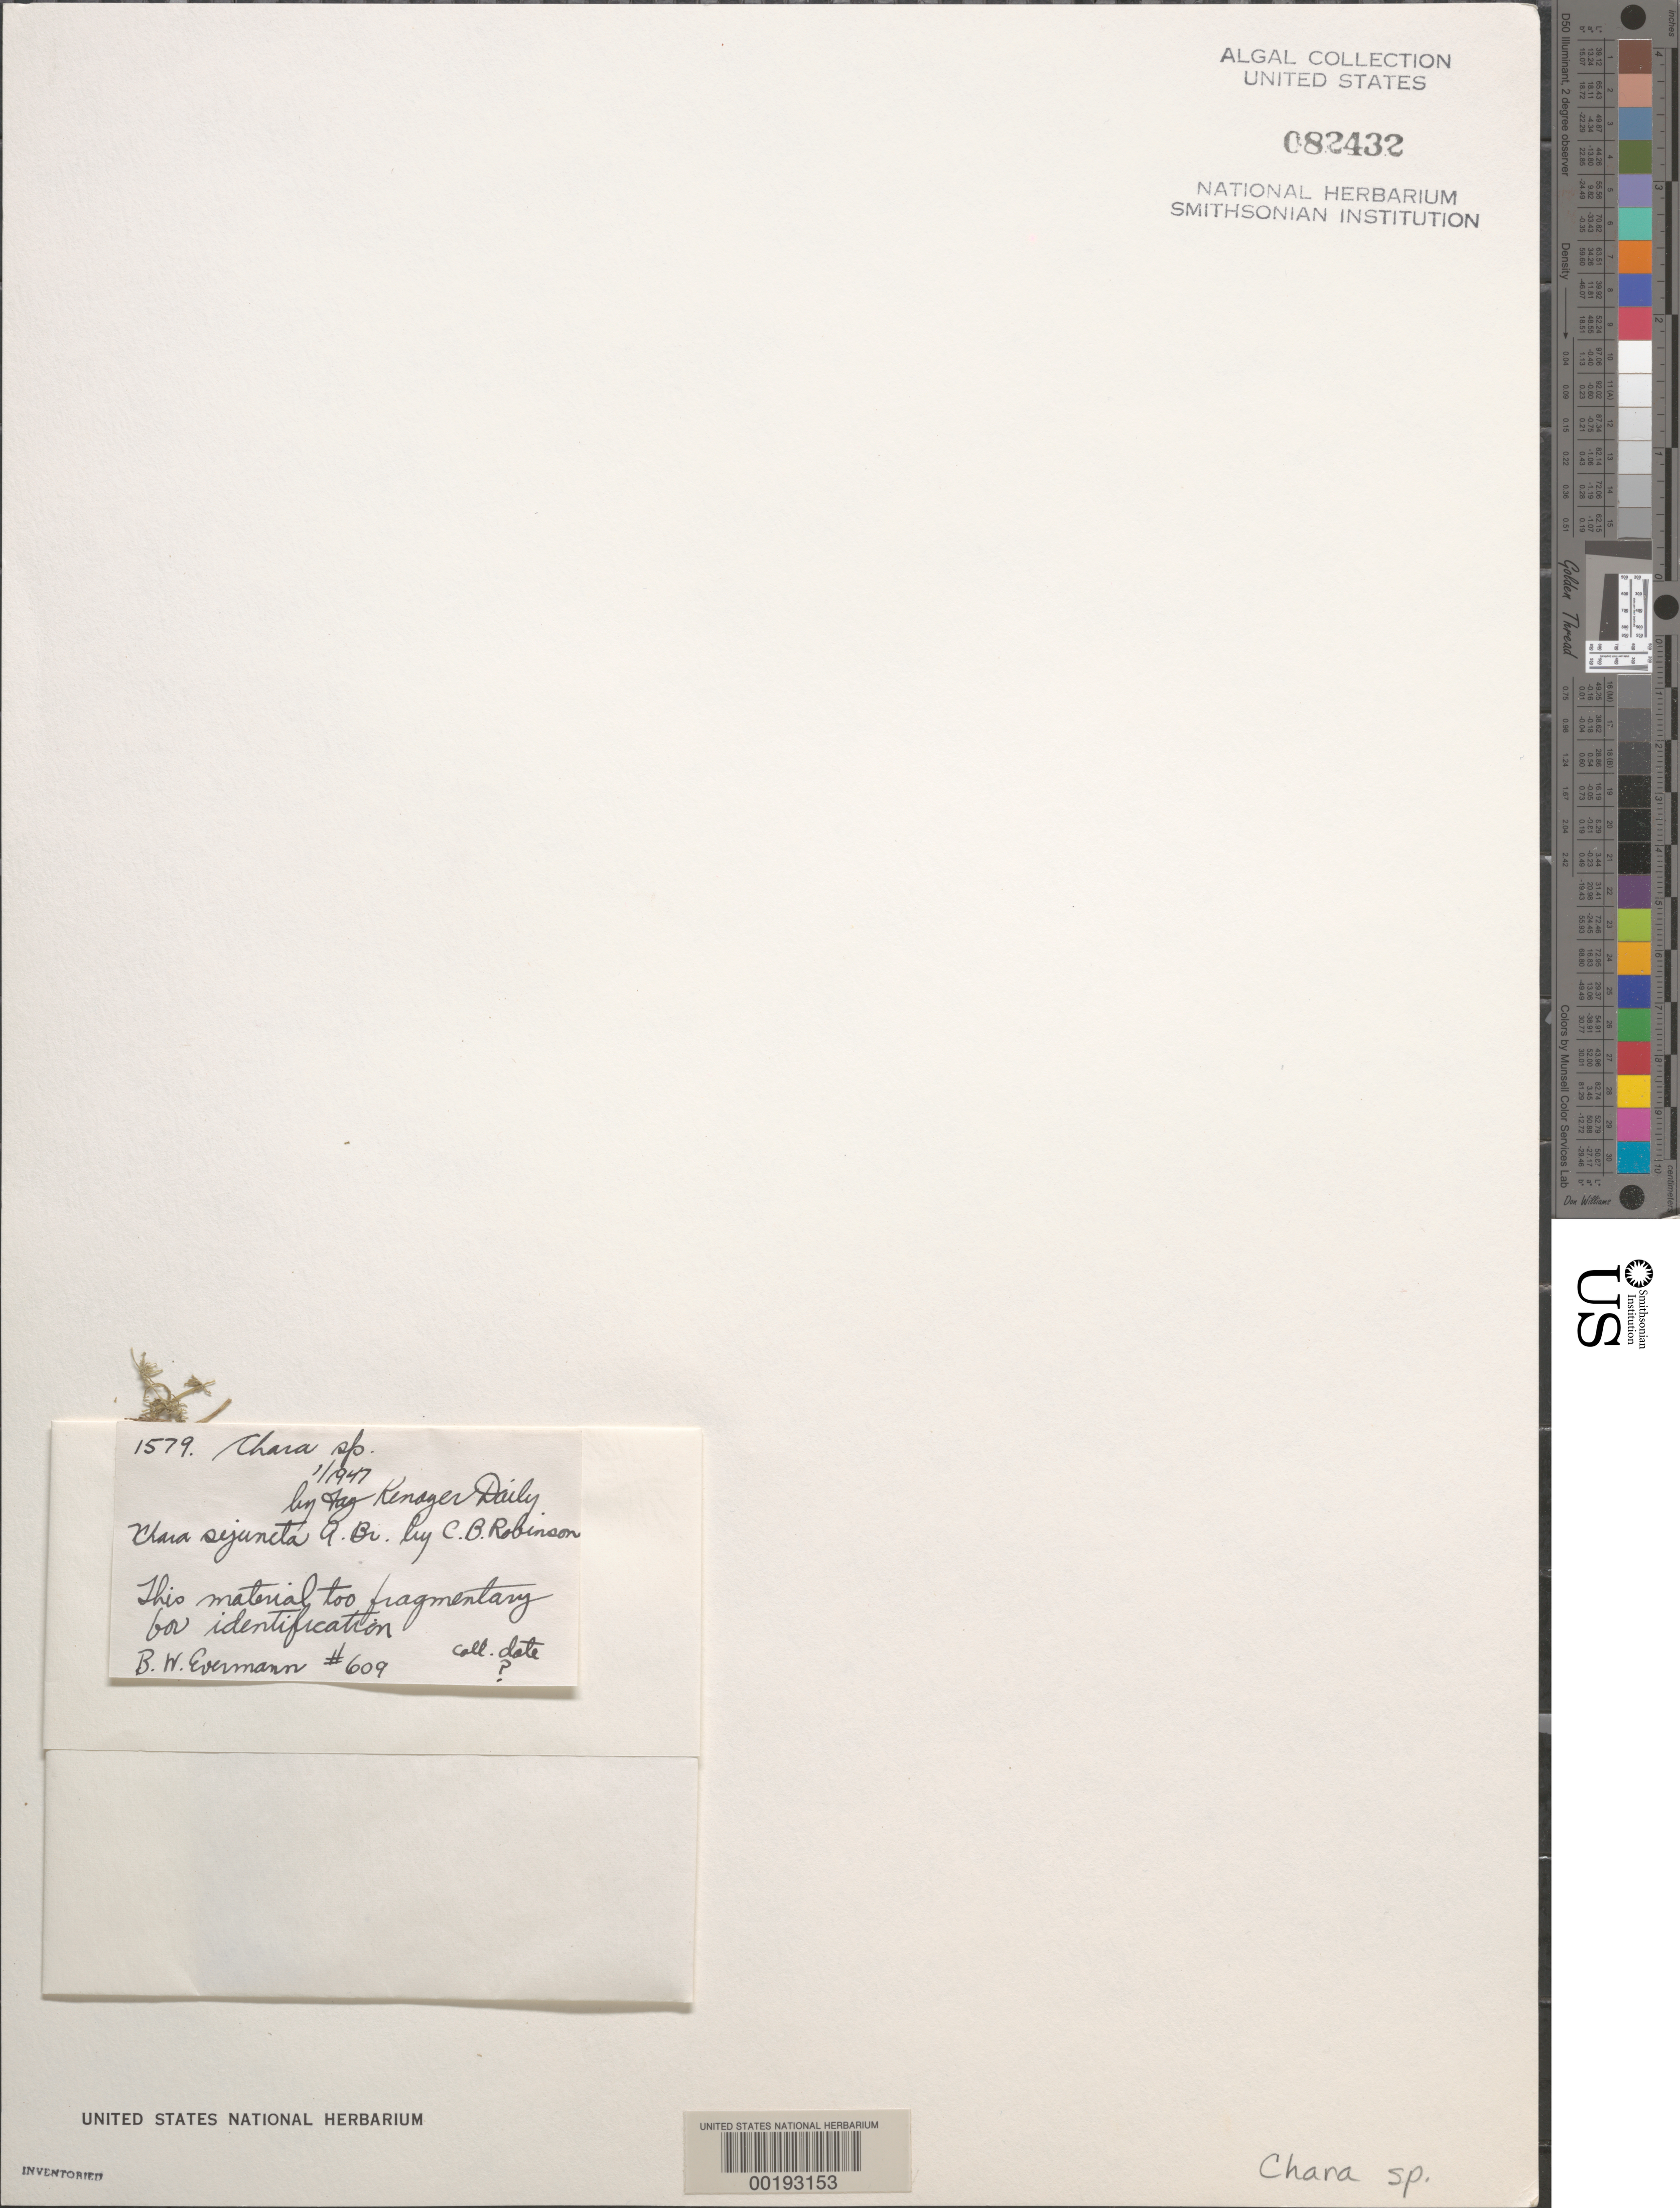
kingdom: Plantae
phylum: Charophyta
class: Charophyceae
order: Charales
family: Characeae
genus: Chara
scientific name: Chara sp.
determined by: Daily, F. K.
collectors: B. W. Evermann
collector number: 609 & 1579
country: United States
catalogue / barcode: US 82432